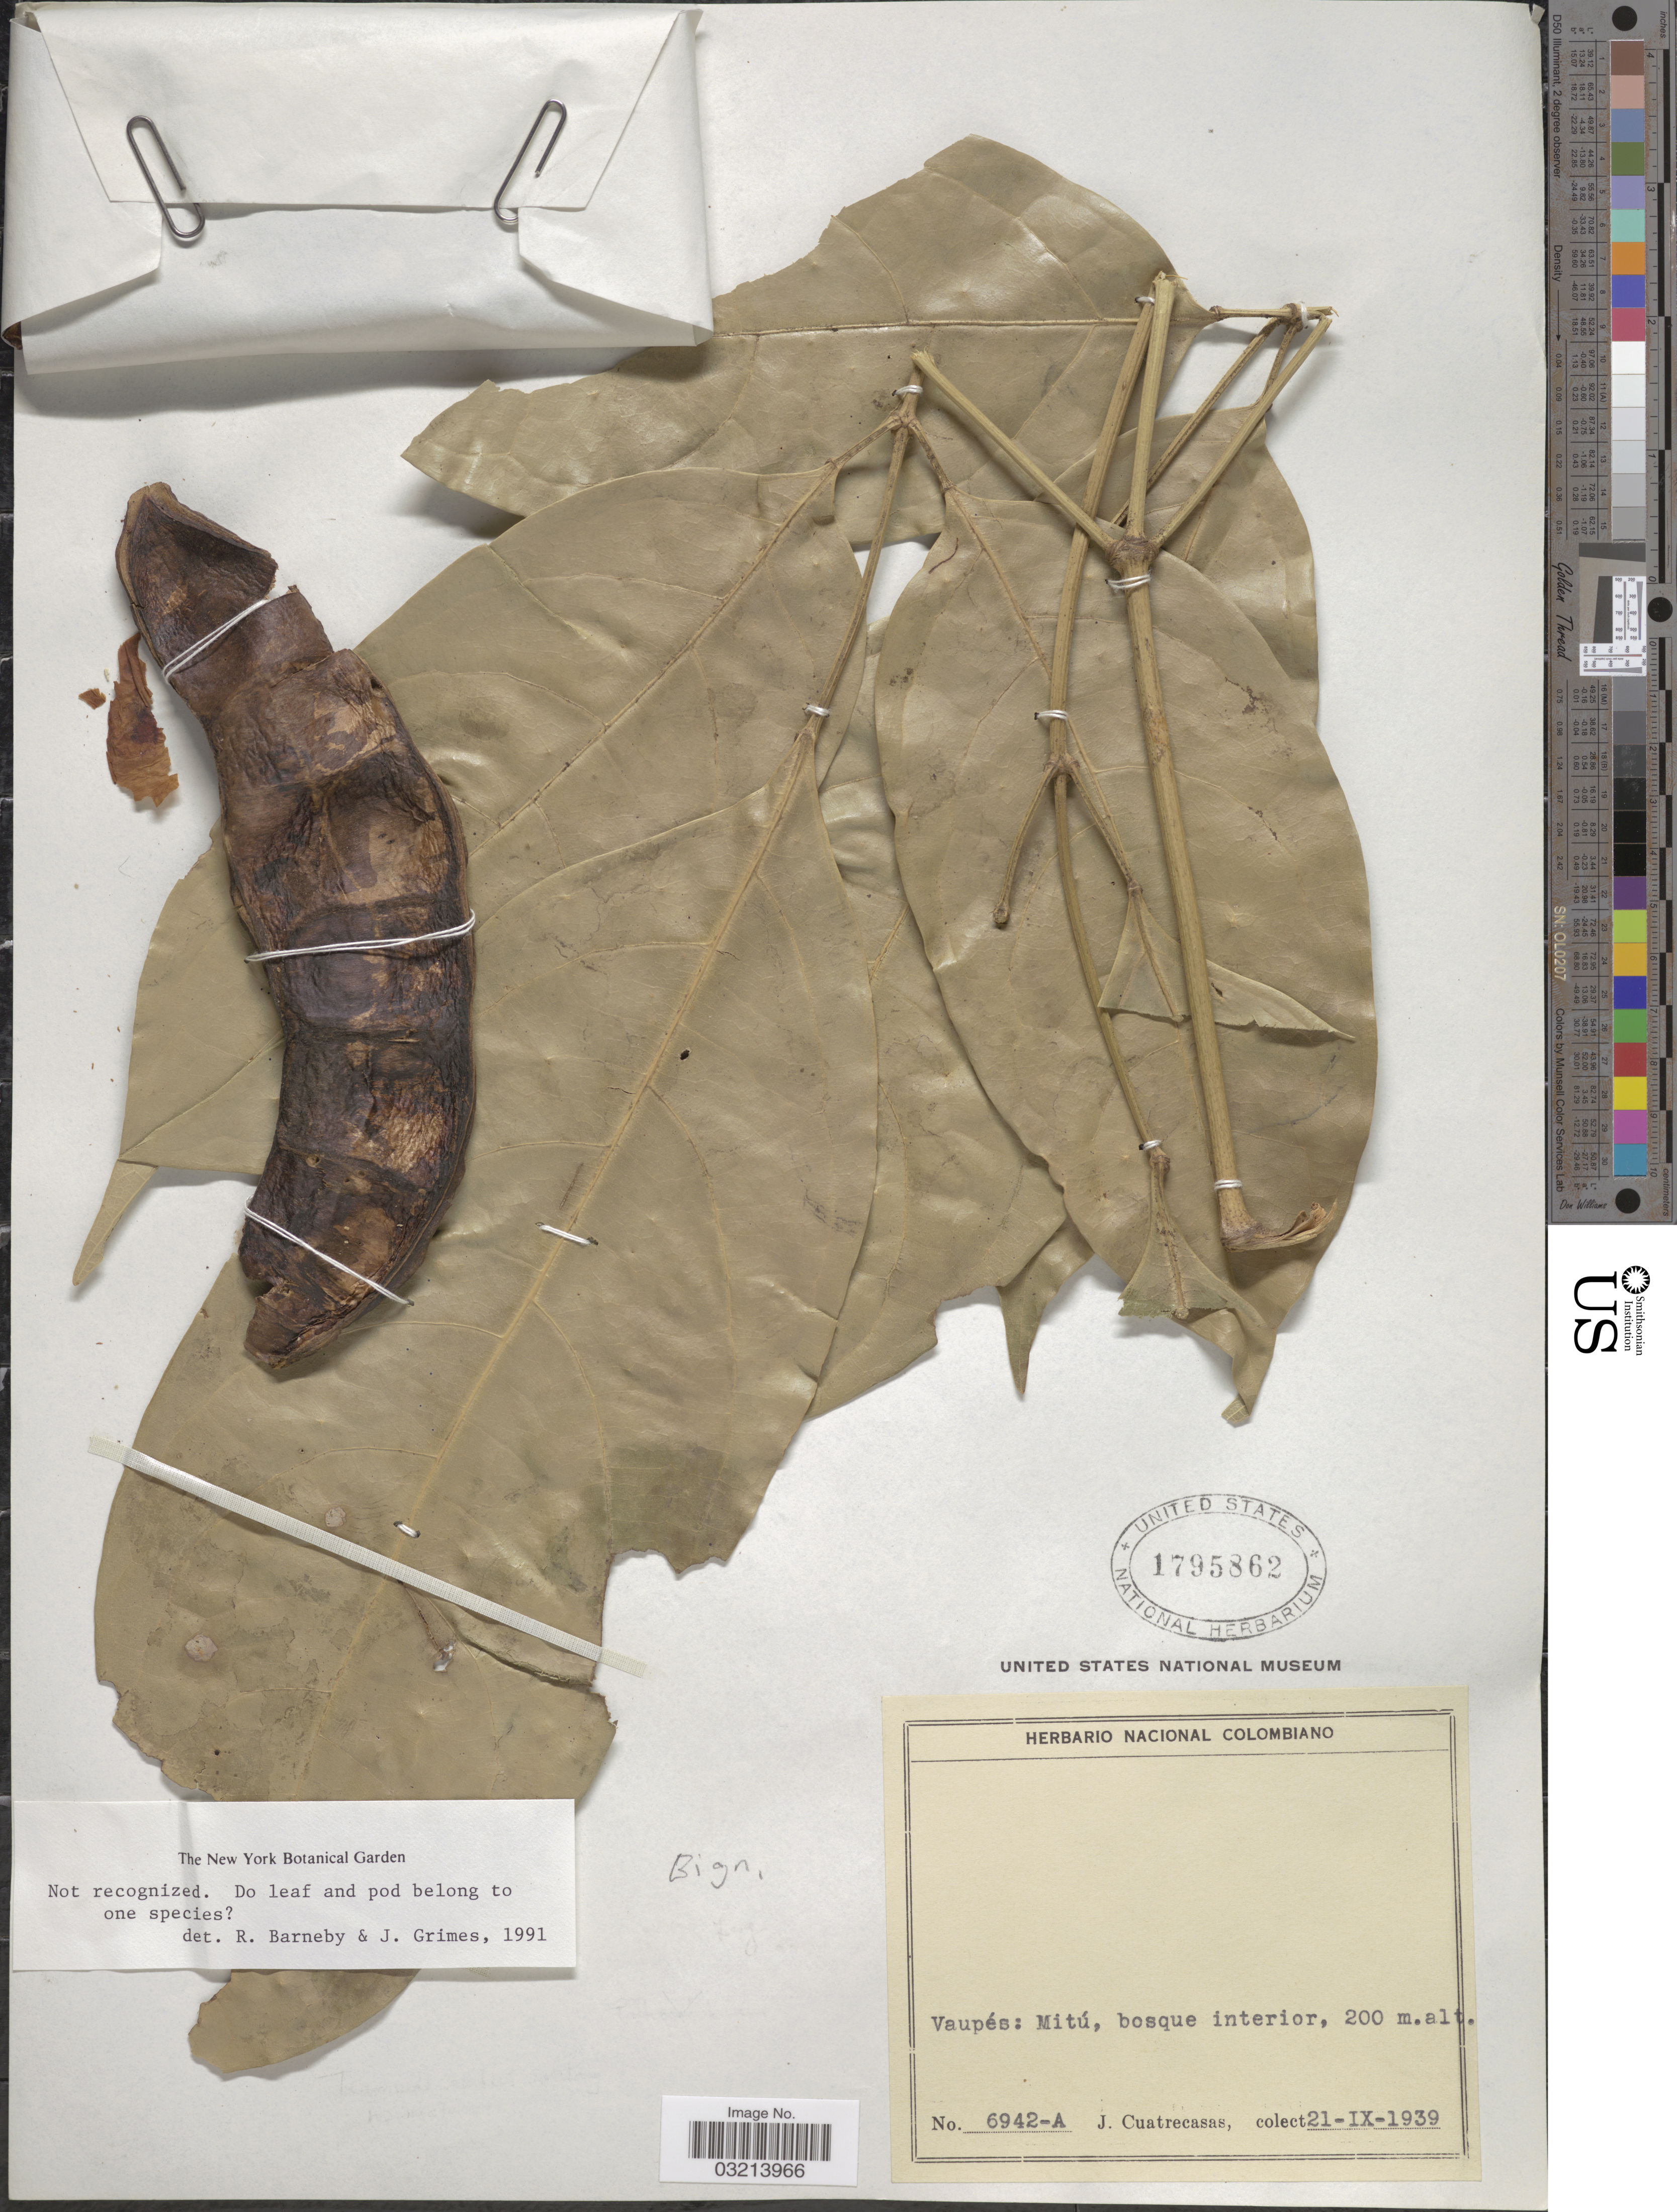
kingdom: Plantae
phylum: Tracheophyta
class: Magnoliopsida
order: Lamiales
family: Bignoniaceae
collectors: J. Cuatrecasas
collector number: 6942-A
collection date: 1939-09-21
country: Colombia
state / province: Vaupés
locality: Mitú, bosque interior.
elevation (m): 200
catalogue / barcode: US 1795862